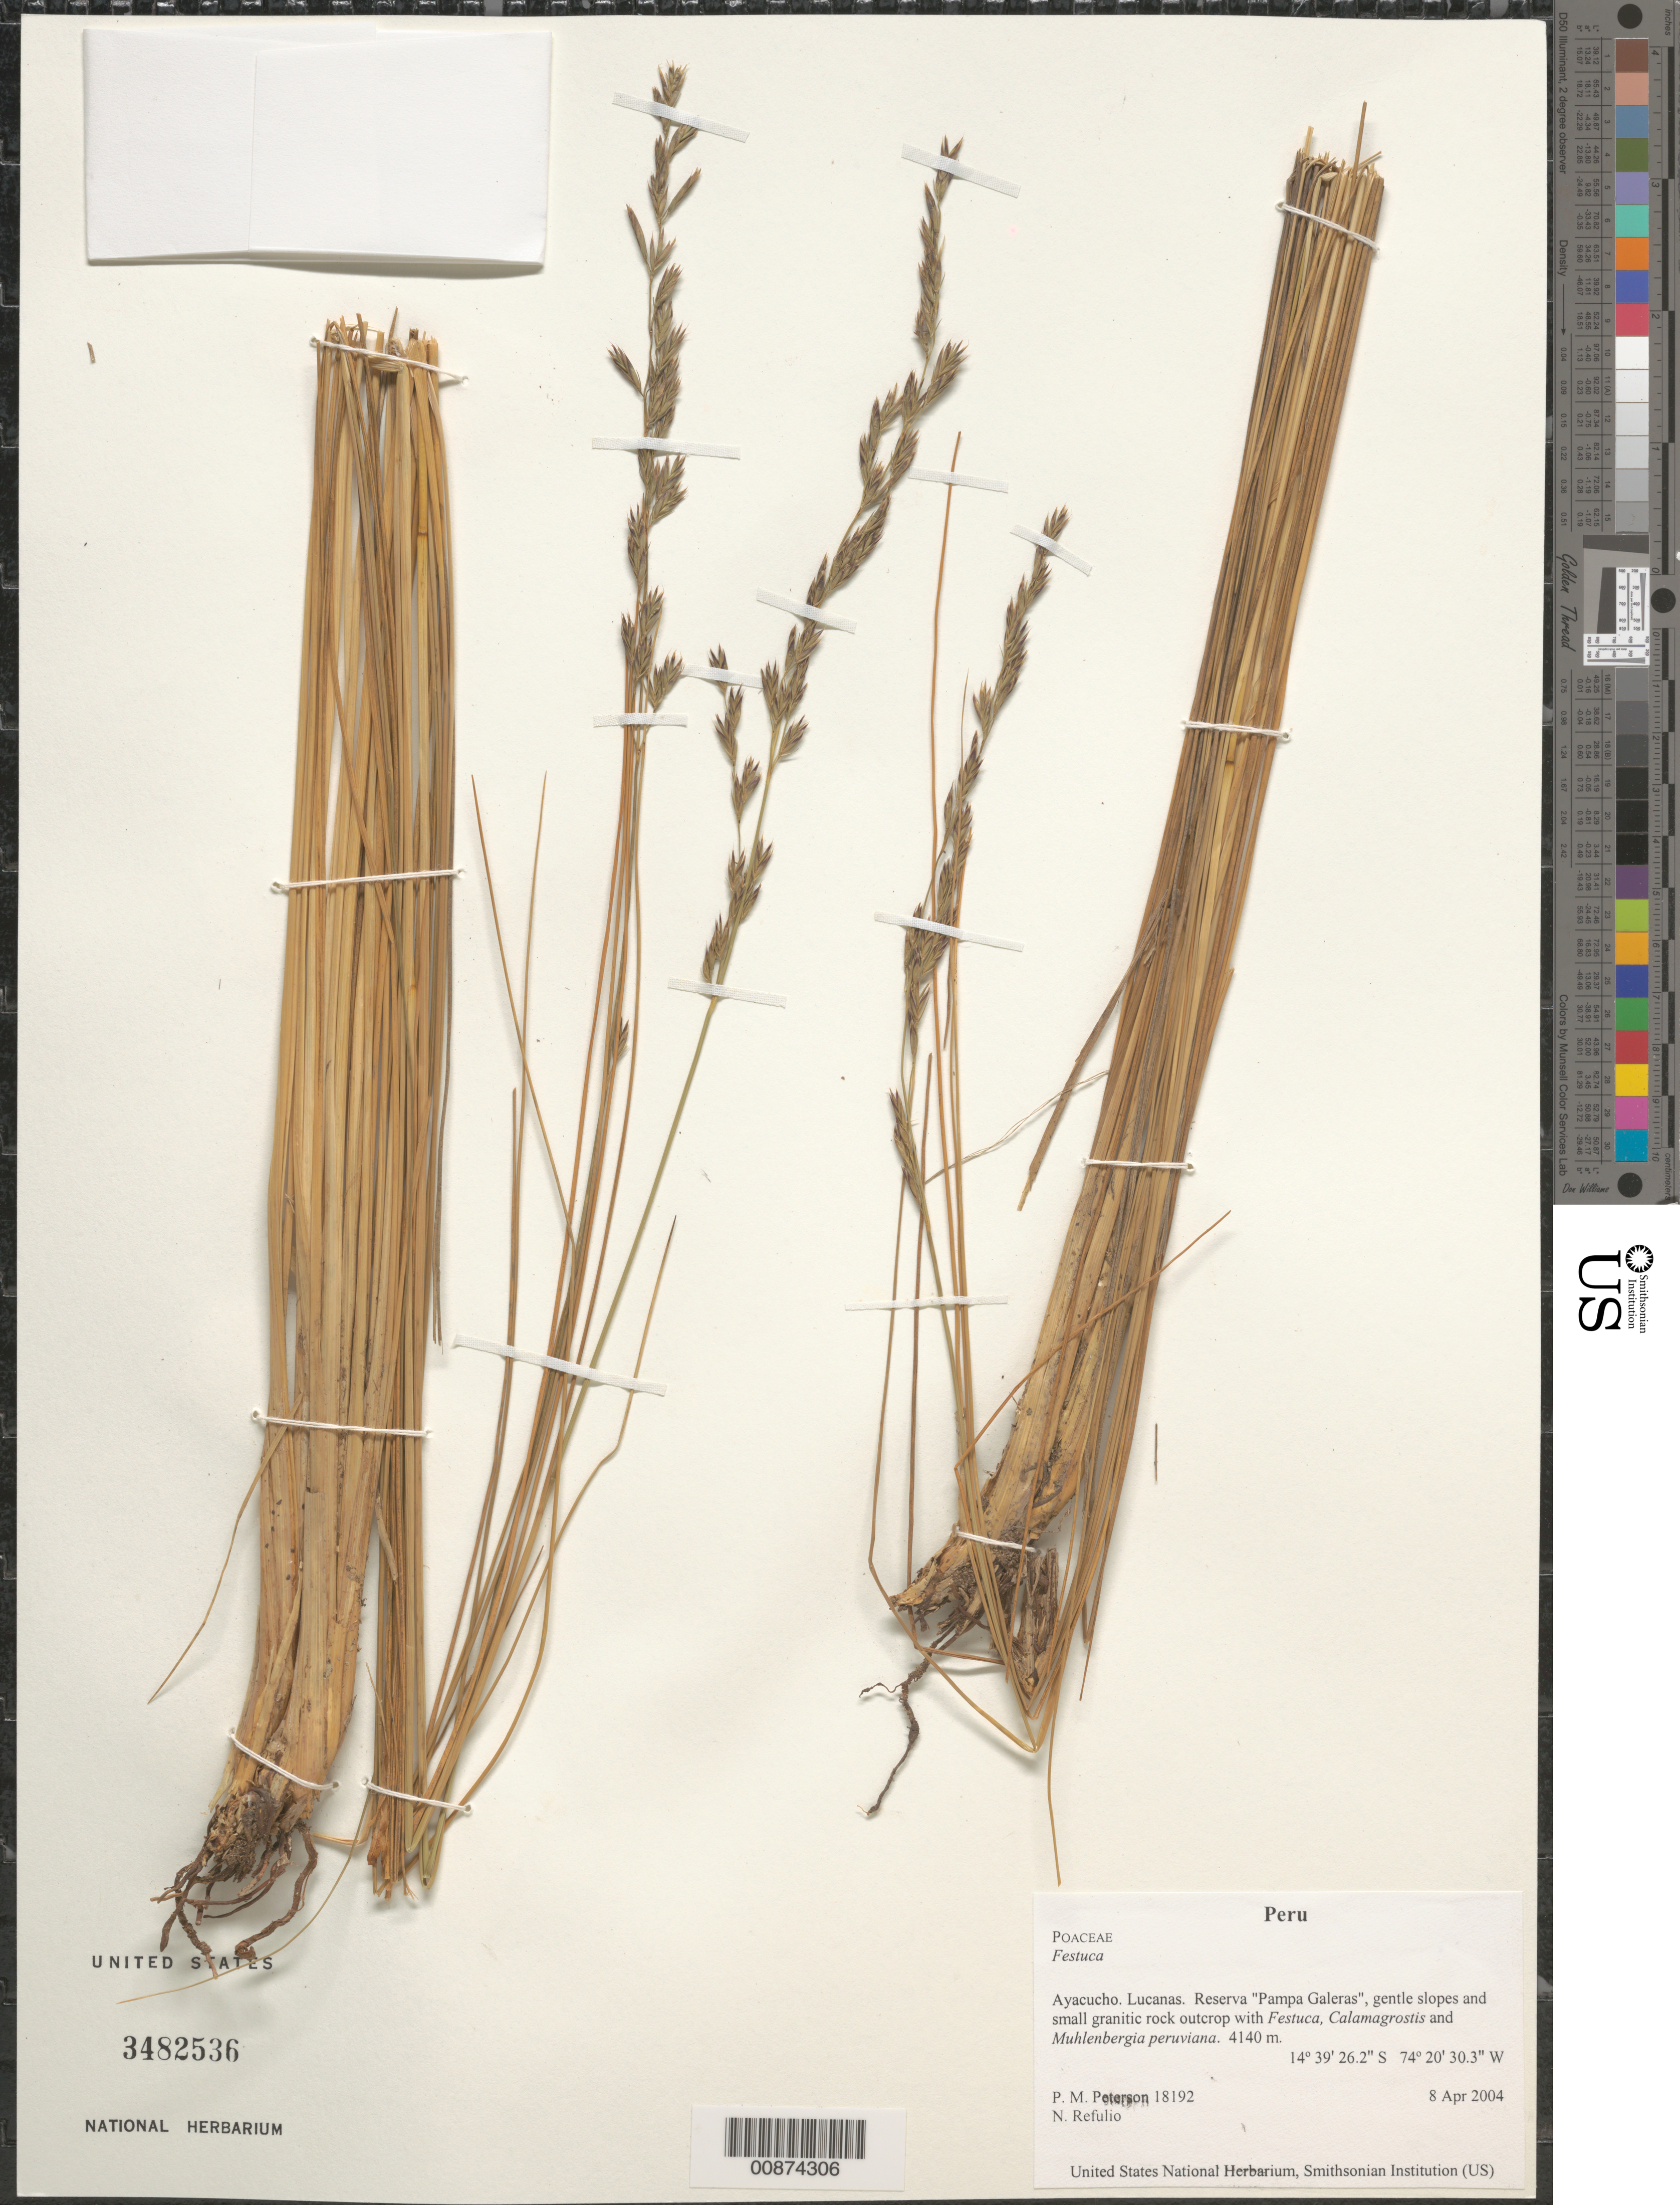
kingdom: Plantae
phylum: Tracheophyta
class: Liliopsida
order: Poales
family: Poaceae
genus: Festuca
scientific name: Festuca sp.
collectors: P. M. Peterson & N. Refulio-Rodríguez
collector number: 18192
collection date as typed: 08 Apr 2004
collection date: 2004-04-08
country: Peru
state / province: Ayacucho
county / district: Lucanas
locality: Reserva "Pampa Galeras", gentle slopes and small granitic rock outcrop with Festuca, Calamagrostis and Muhlenbergia peruviana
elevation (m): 4140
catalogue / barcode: US 3482536